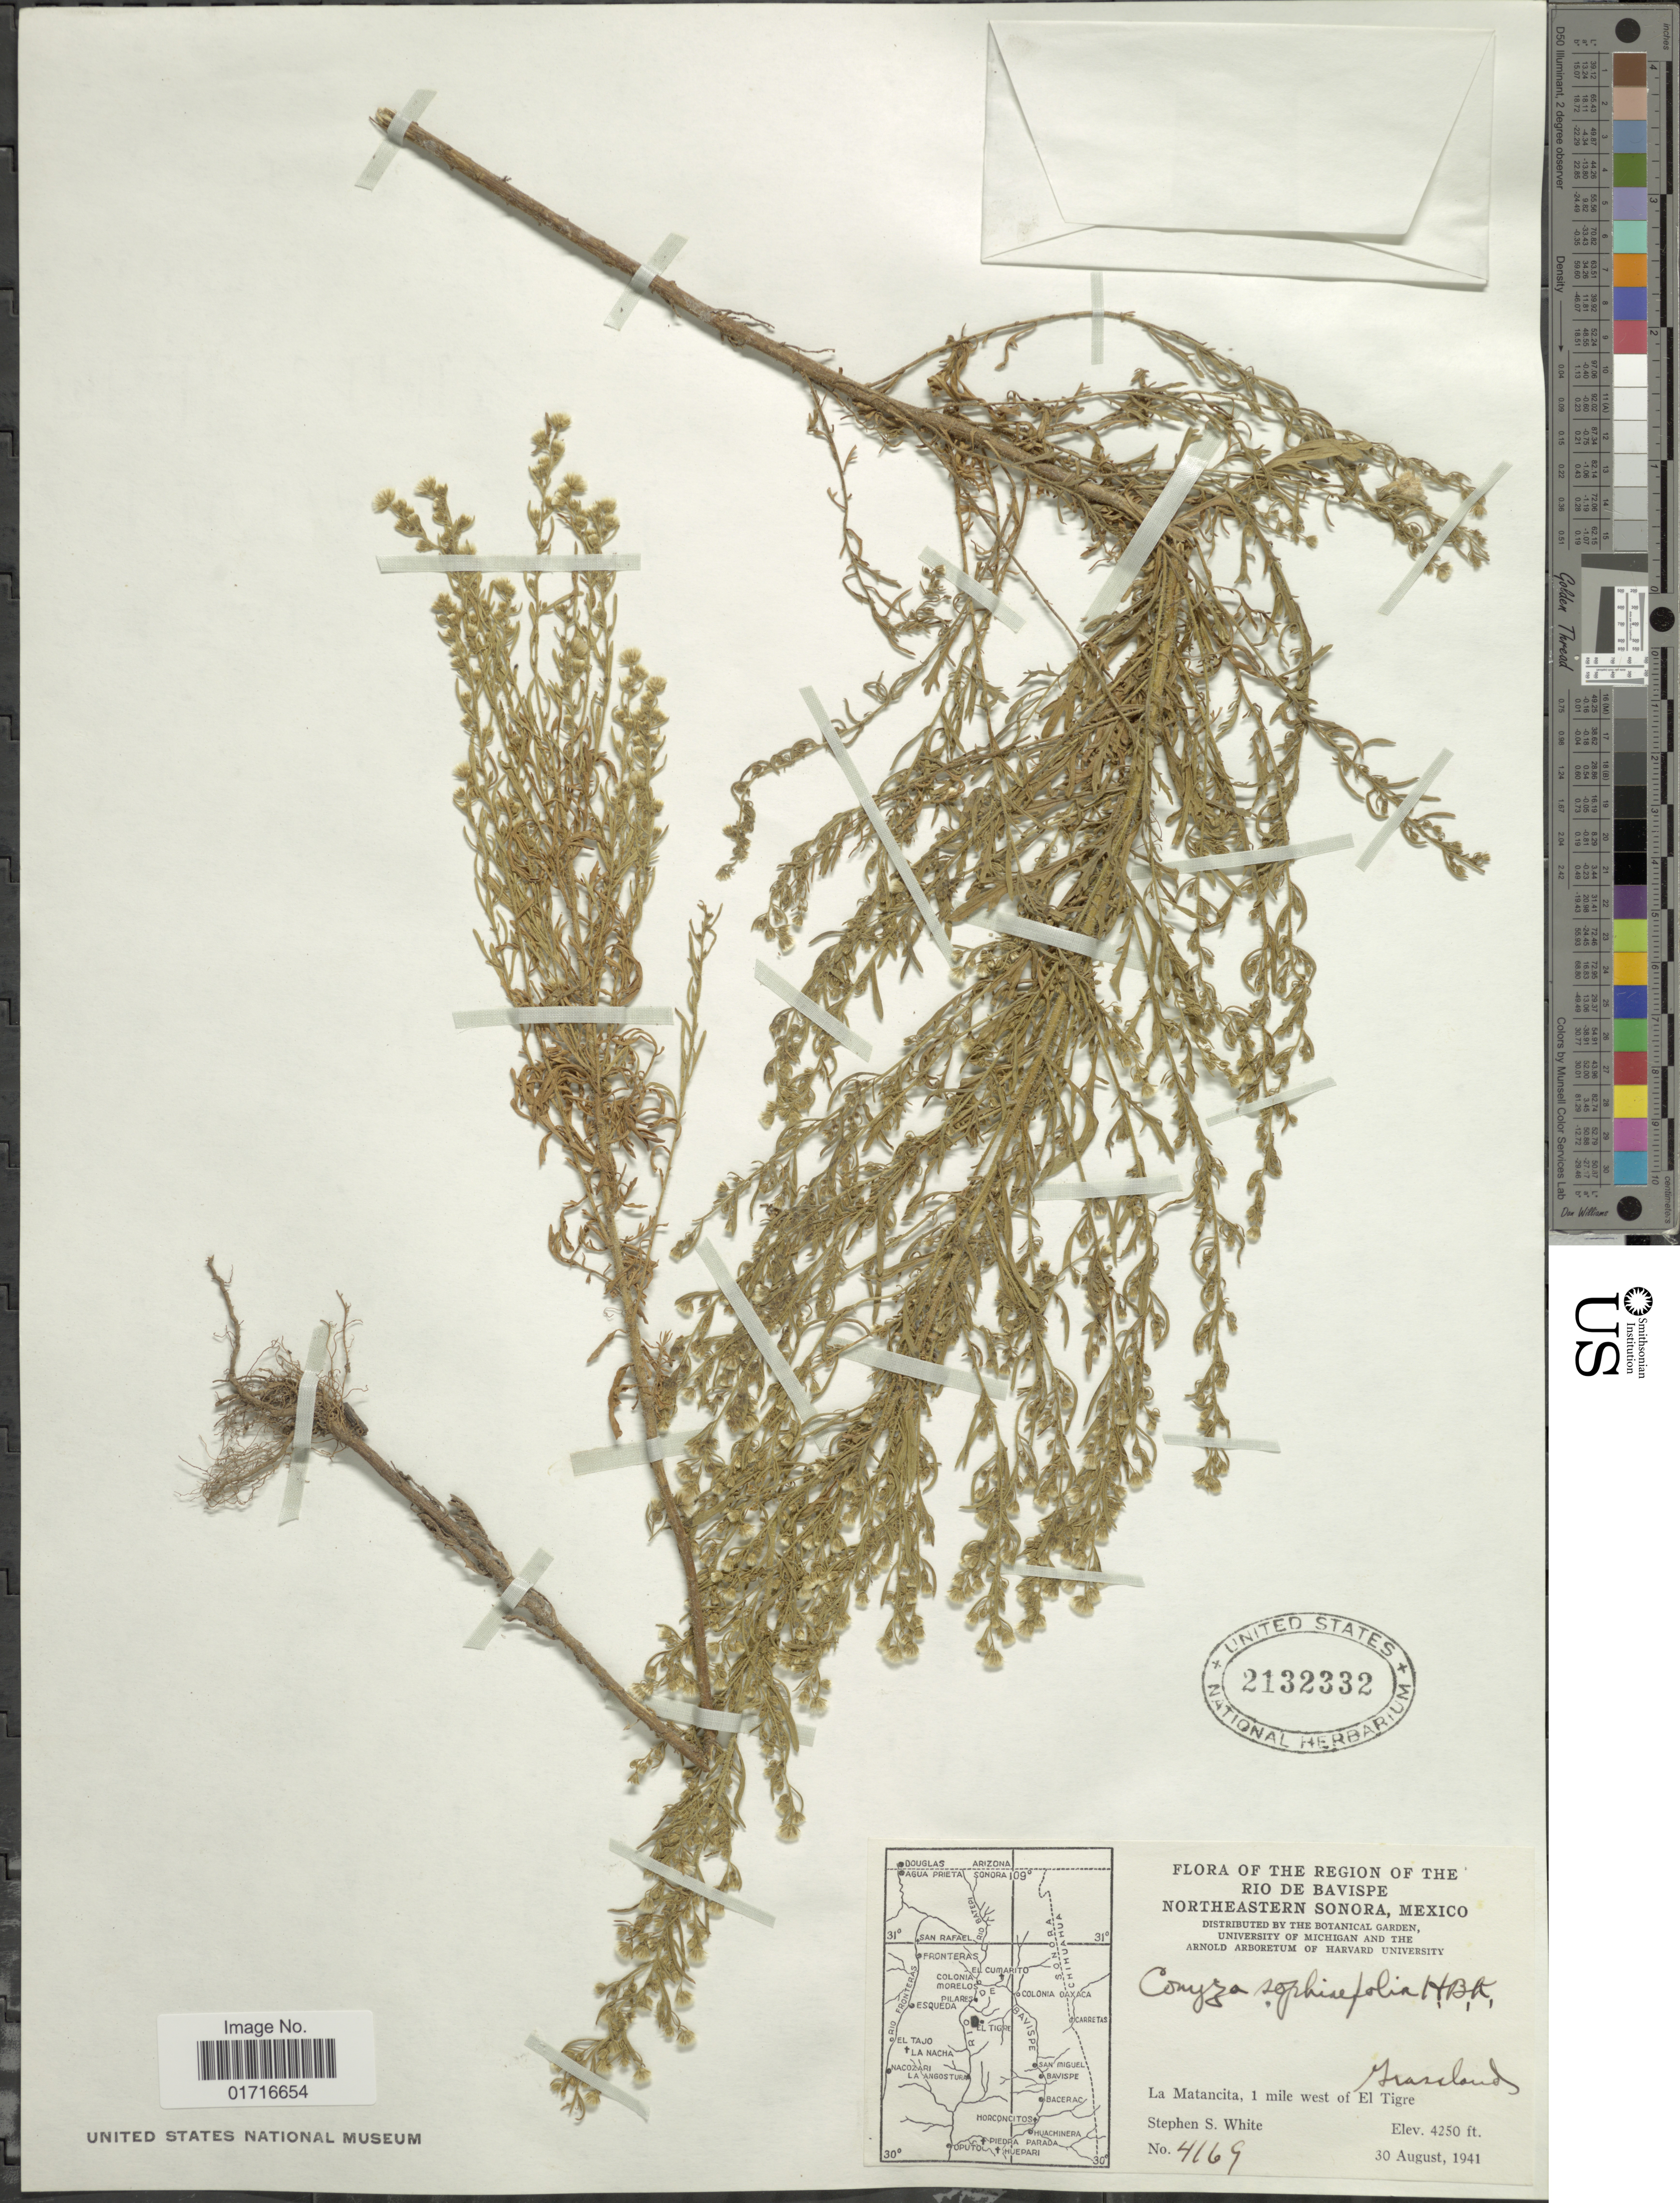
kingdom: Plantae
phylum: Tracheophyta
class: Magnoliopsida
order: Asterales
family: Asteraceae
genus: Conyza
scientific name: Conyza sophiaefolia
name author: Kunth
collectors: S. S. White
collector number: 4169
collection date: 1941-08-30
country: Mexico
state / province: Sonora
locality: Region of the Rio de Bavispe, Northeastern Sonora, Mexico. La Matancita, 1 mile west of El Tigre.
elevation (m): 1295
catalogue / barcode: US 2132332